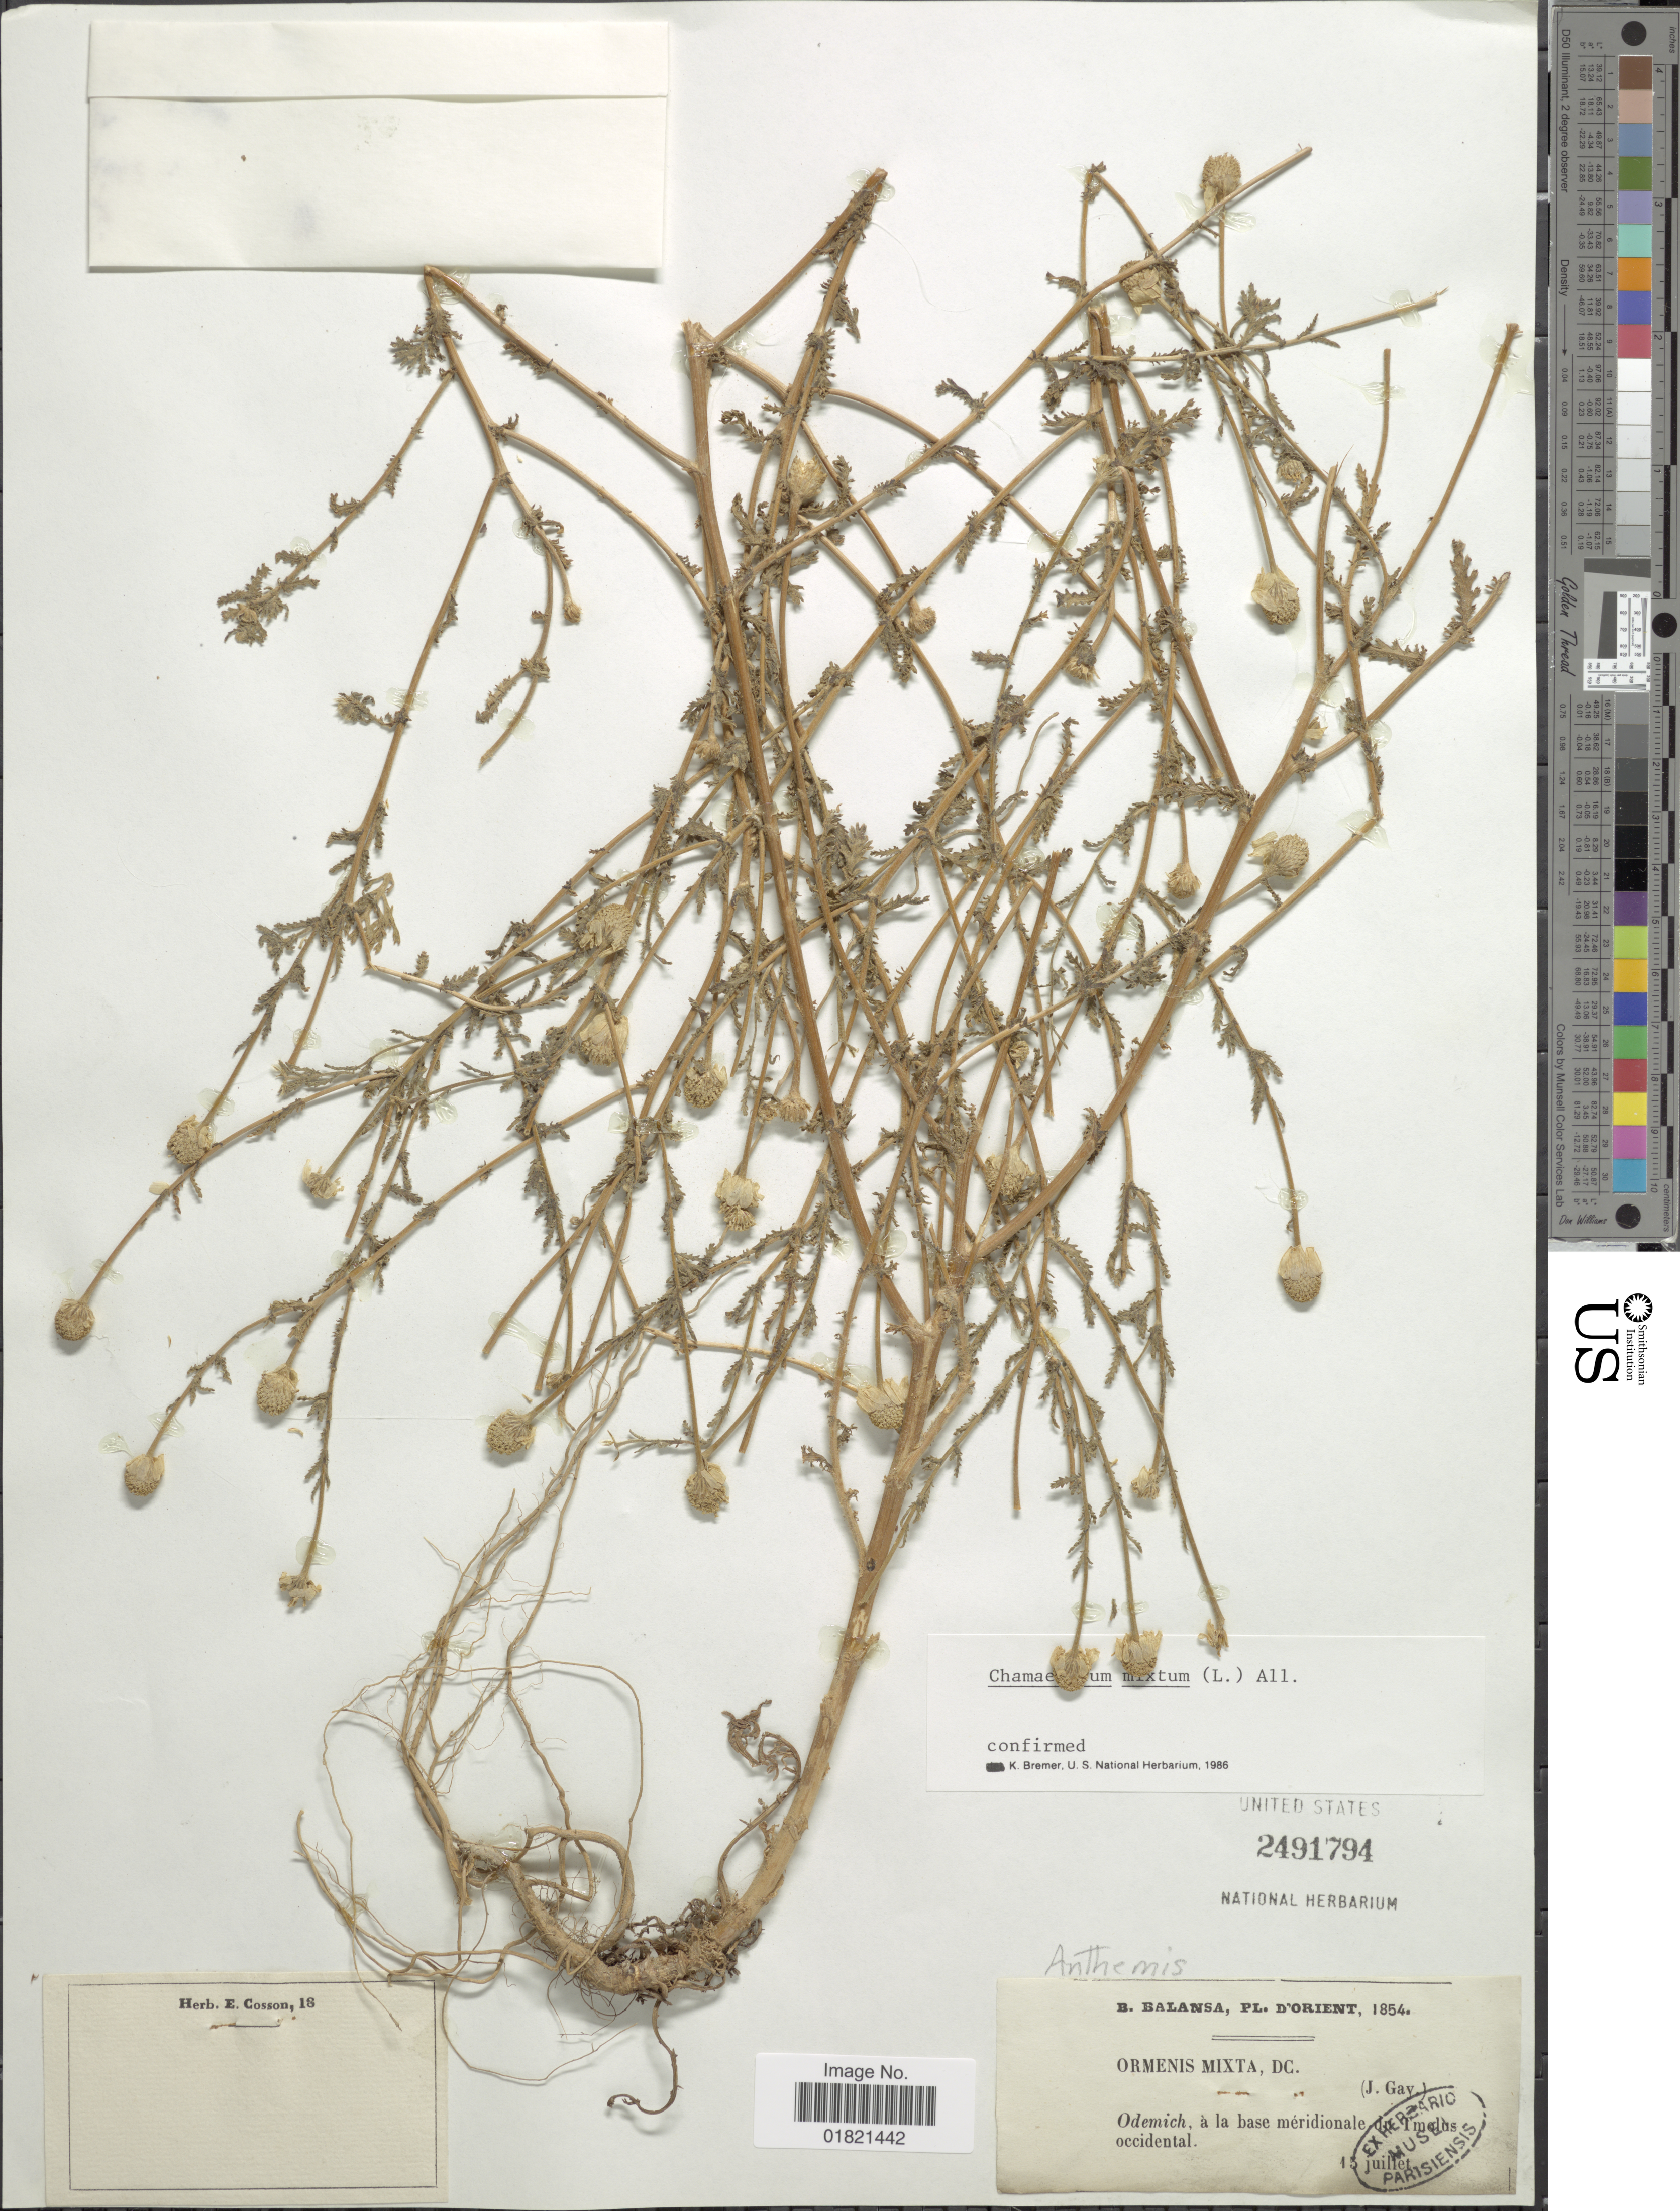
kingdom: Plantae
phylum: Tracheophyta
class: Magnoliopsida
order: Asterales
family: Asteraceae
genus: Chamaemelum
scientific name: Chamaemelum mixtum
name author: L.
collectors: B. Balansa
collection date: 1854-07-15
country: Turkey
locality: D' Orient, Odemich, a la base meridionale du Tmolus [interpreted] occidental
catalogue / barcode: US 2491794